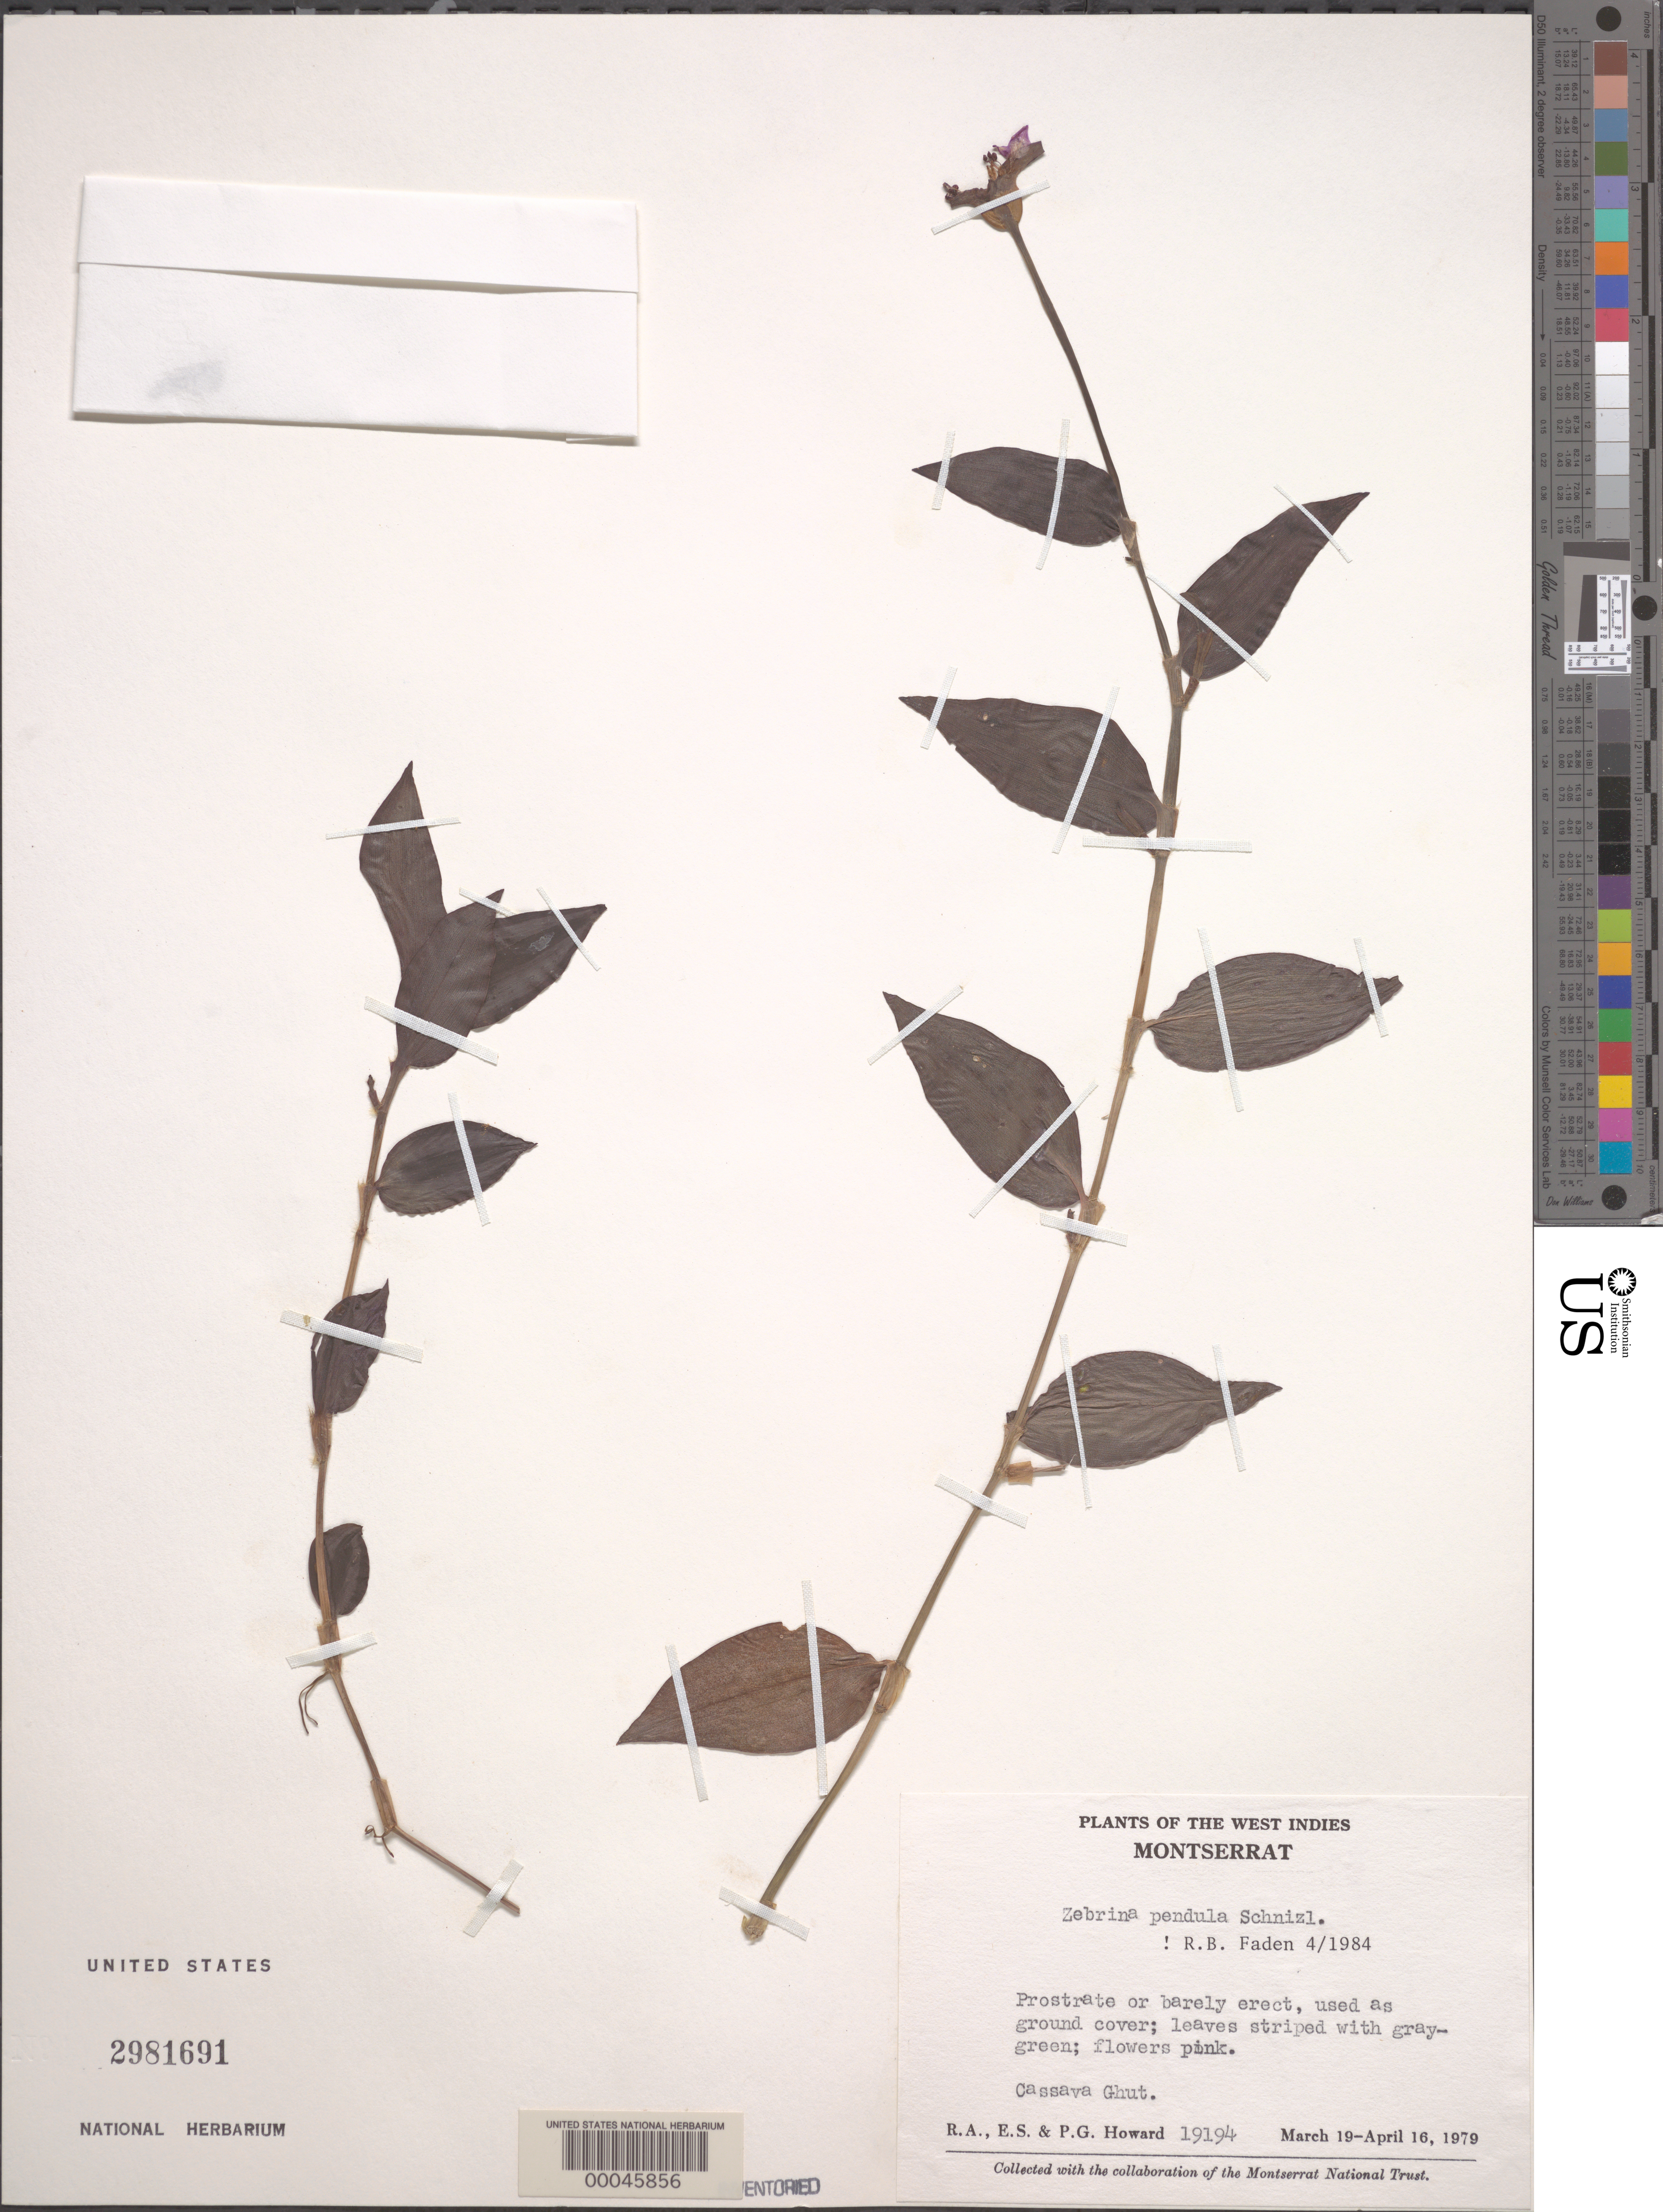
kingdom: Plantae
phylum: Tracheophyta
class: Liliopsida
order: Commelinales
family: Commelinaceae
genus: Tradescantia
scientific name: Tradescantia zebrina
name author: Bosse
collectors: R. A. Howard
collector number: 19194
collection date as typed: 19 Mar 1979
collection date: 1979-03-19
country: Montserrat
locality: Cassava ghut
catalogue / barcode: US 2981691